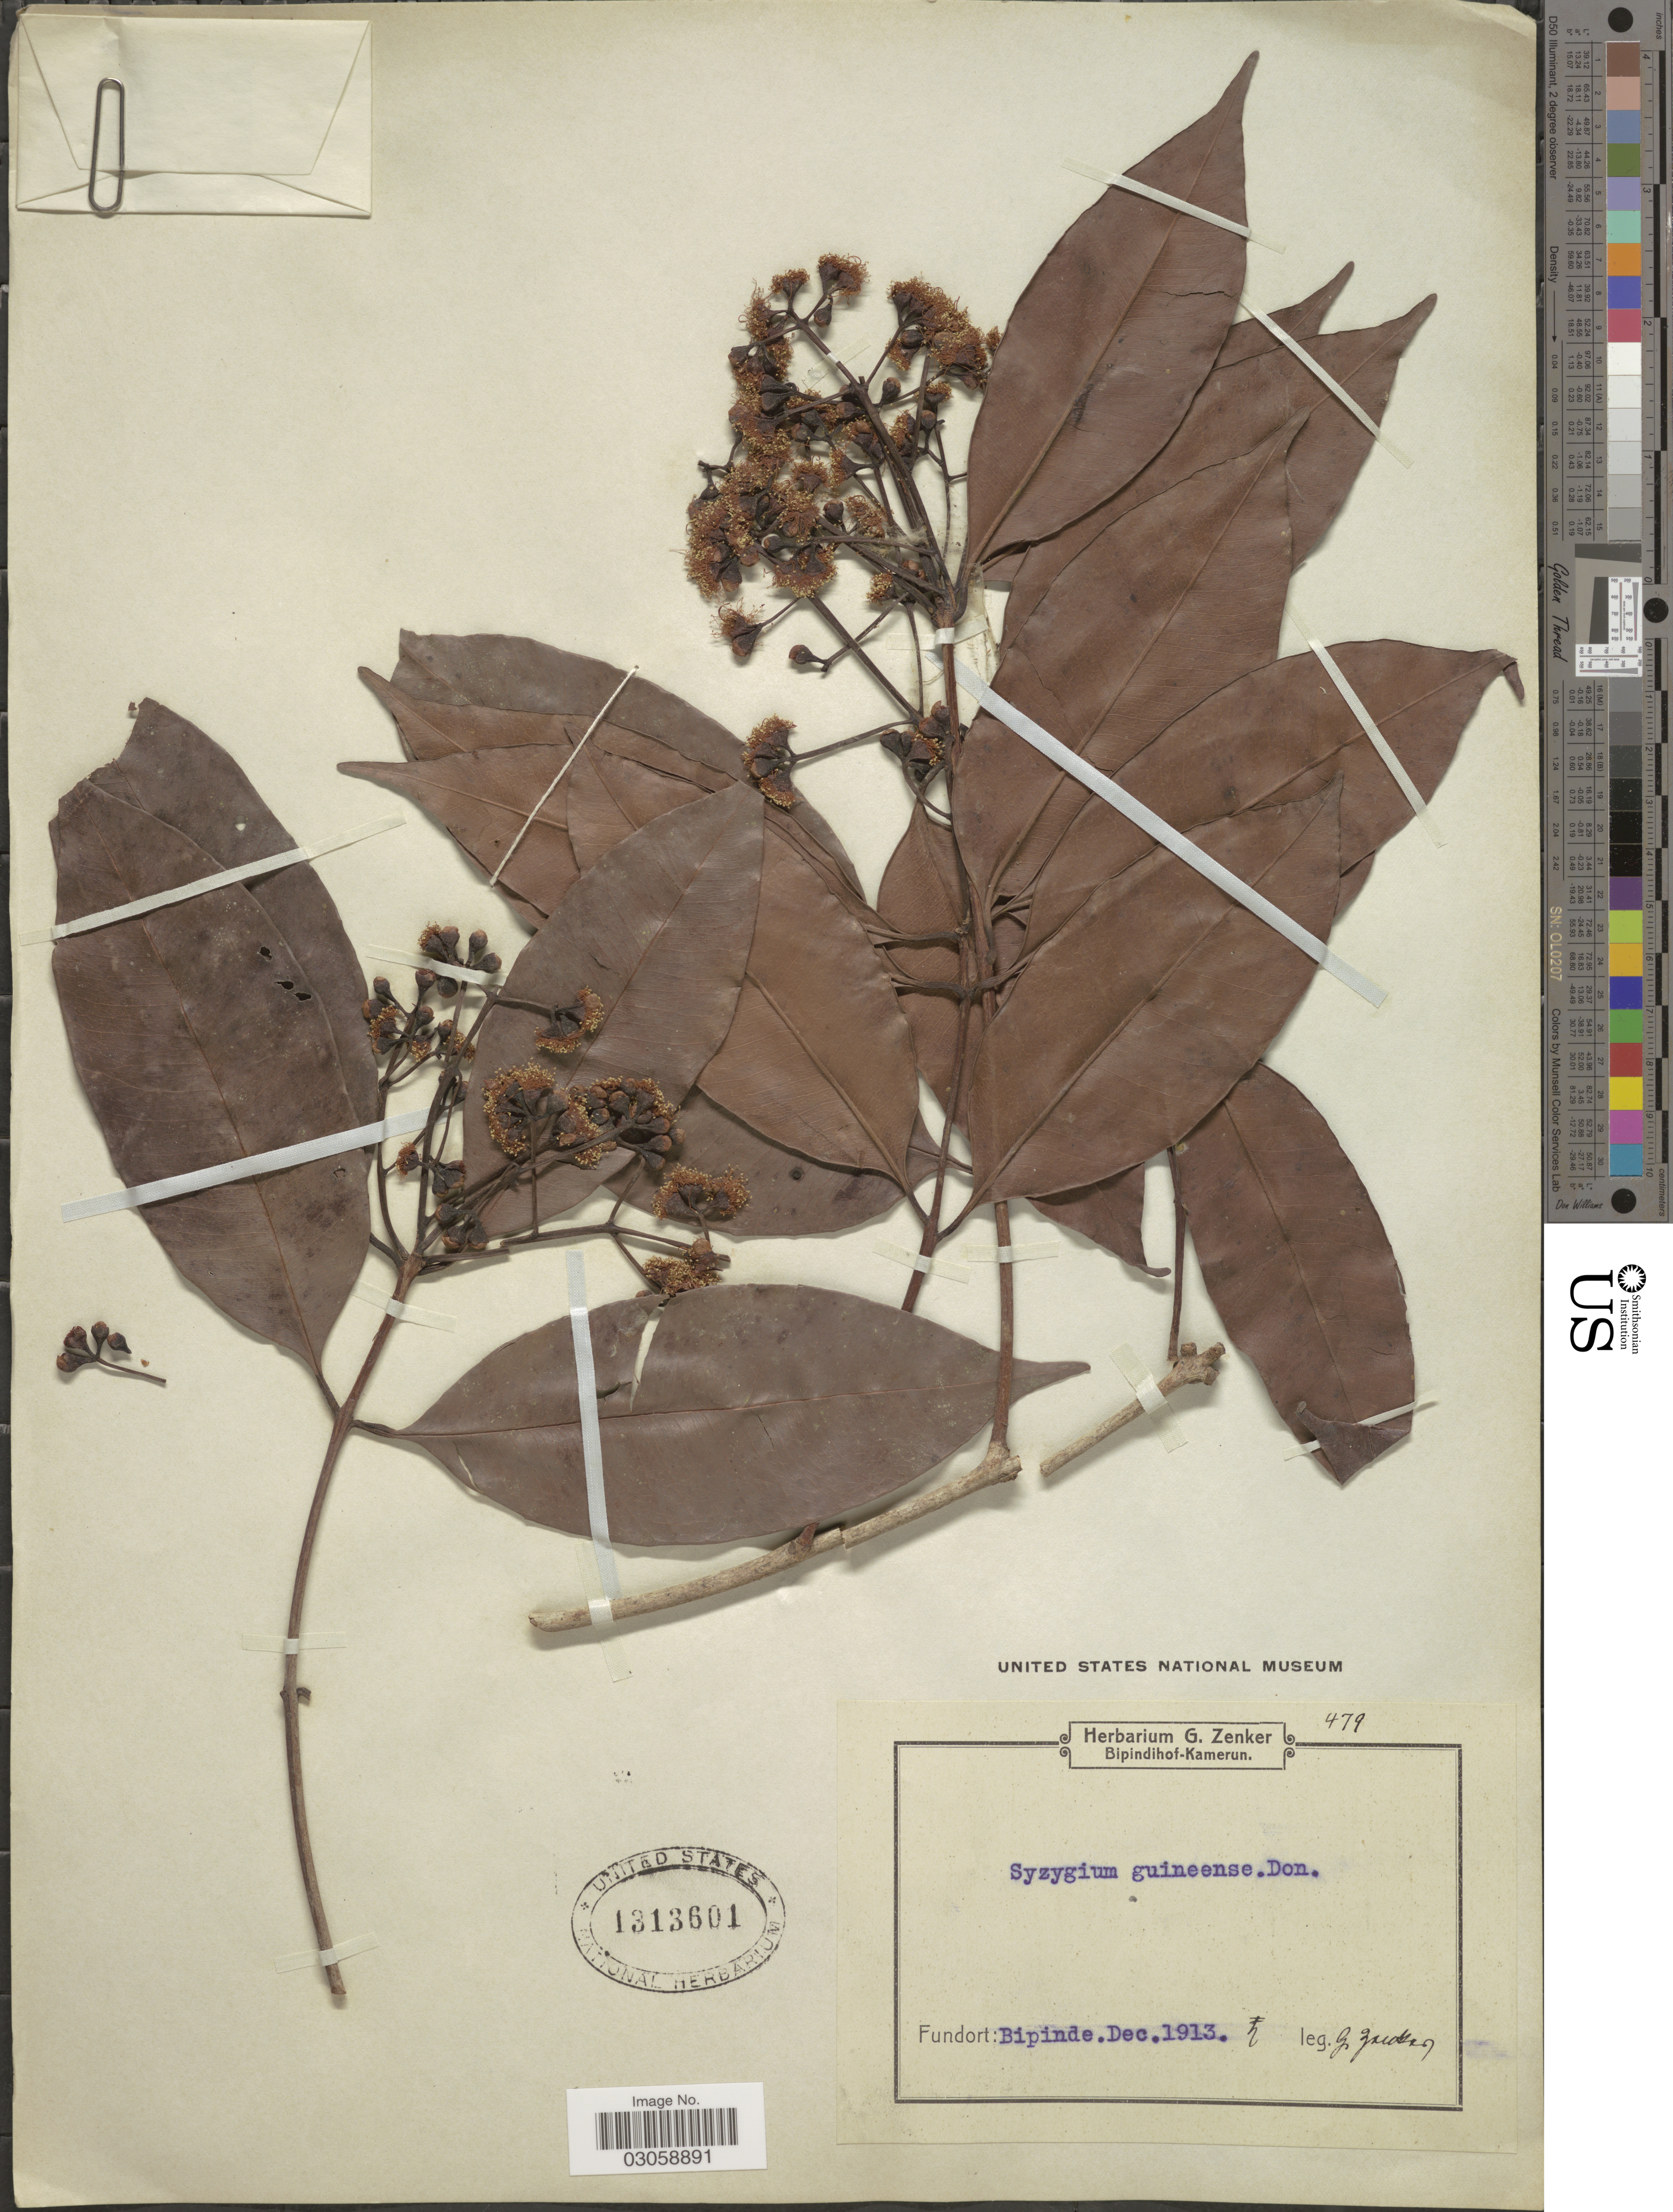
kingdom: Plantae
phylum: Tracheophyta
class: Magnoliopsida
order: Myrtales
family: Myrtaceae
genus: Syzygium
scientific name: Syzygium guineense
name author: (Willd.) DC.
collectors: G. A. Zenker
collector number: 479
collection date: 1913-12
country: Cameroon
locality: Bipinde.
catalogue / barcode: US 1313601